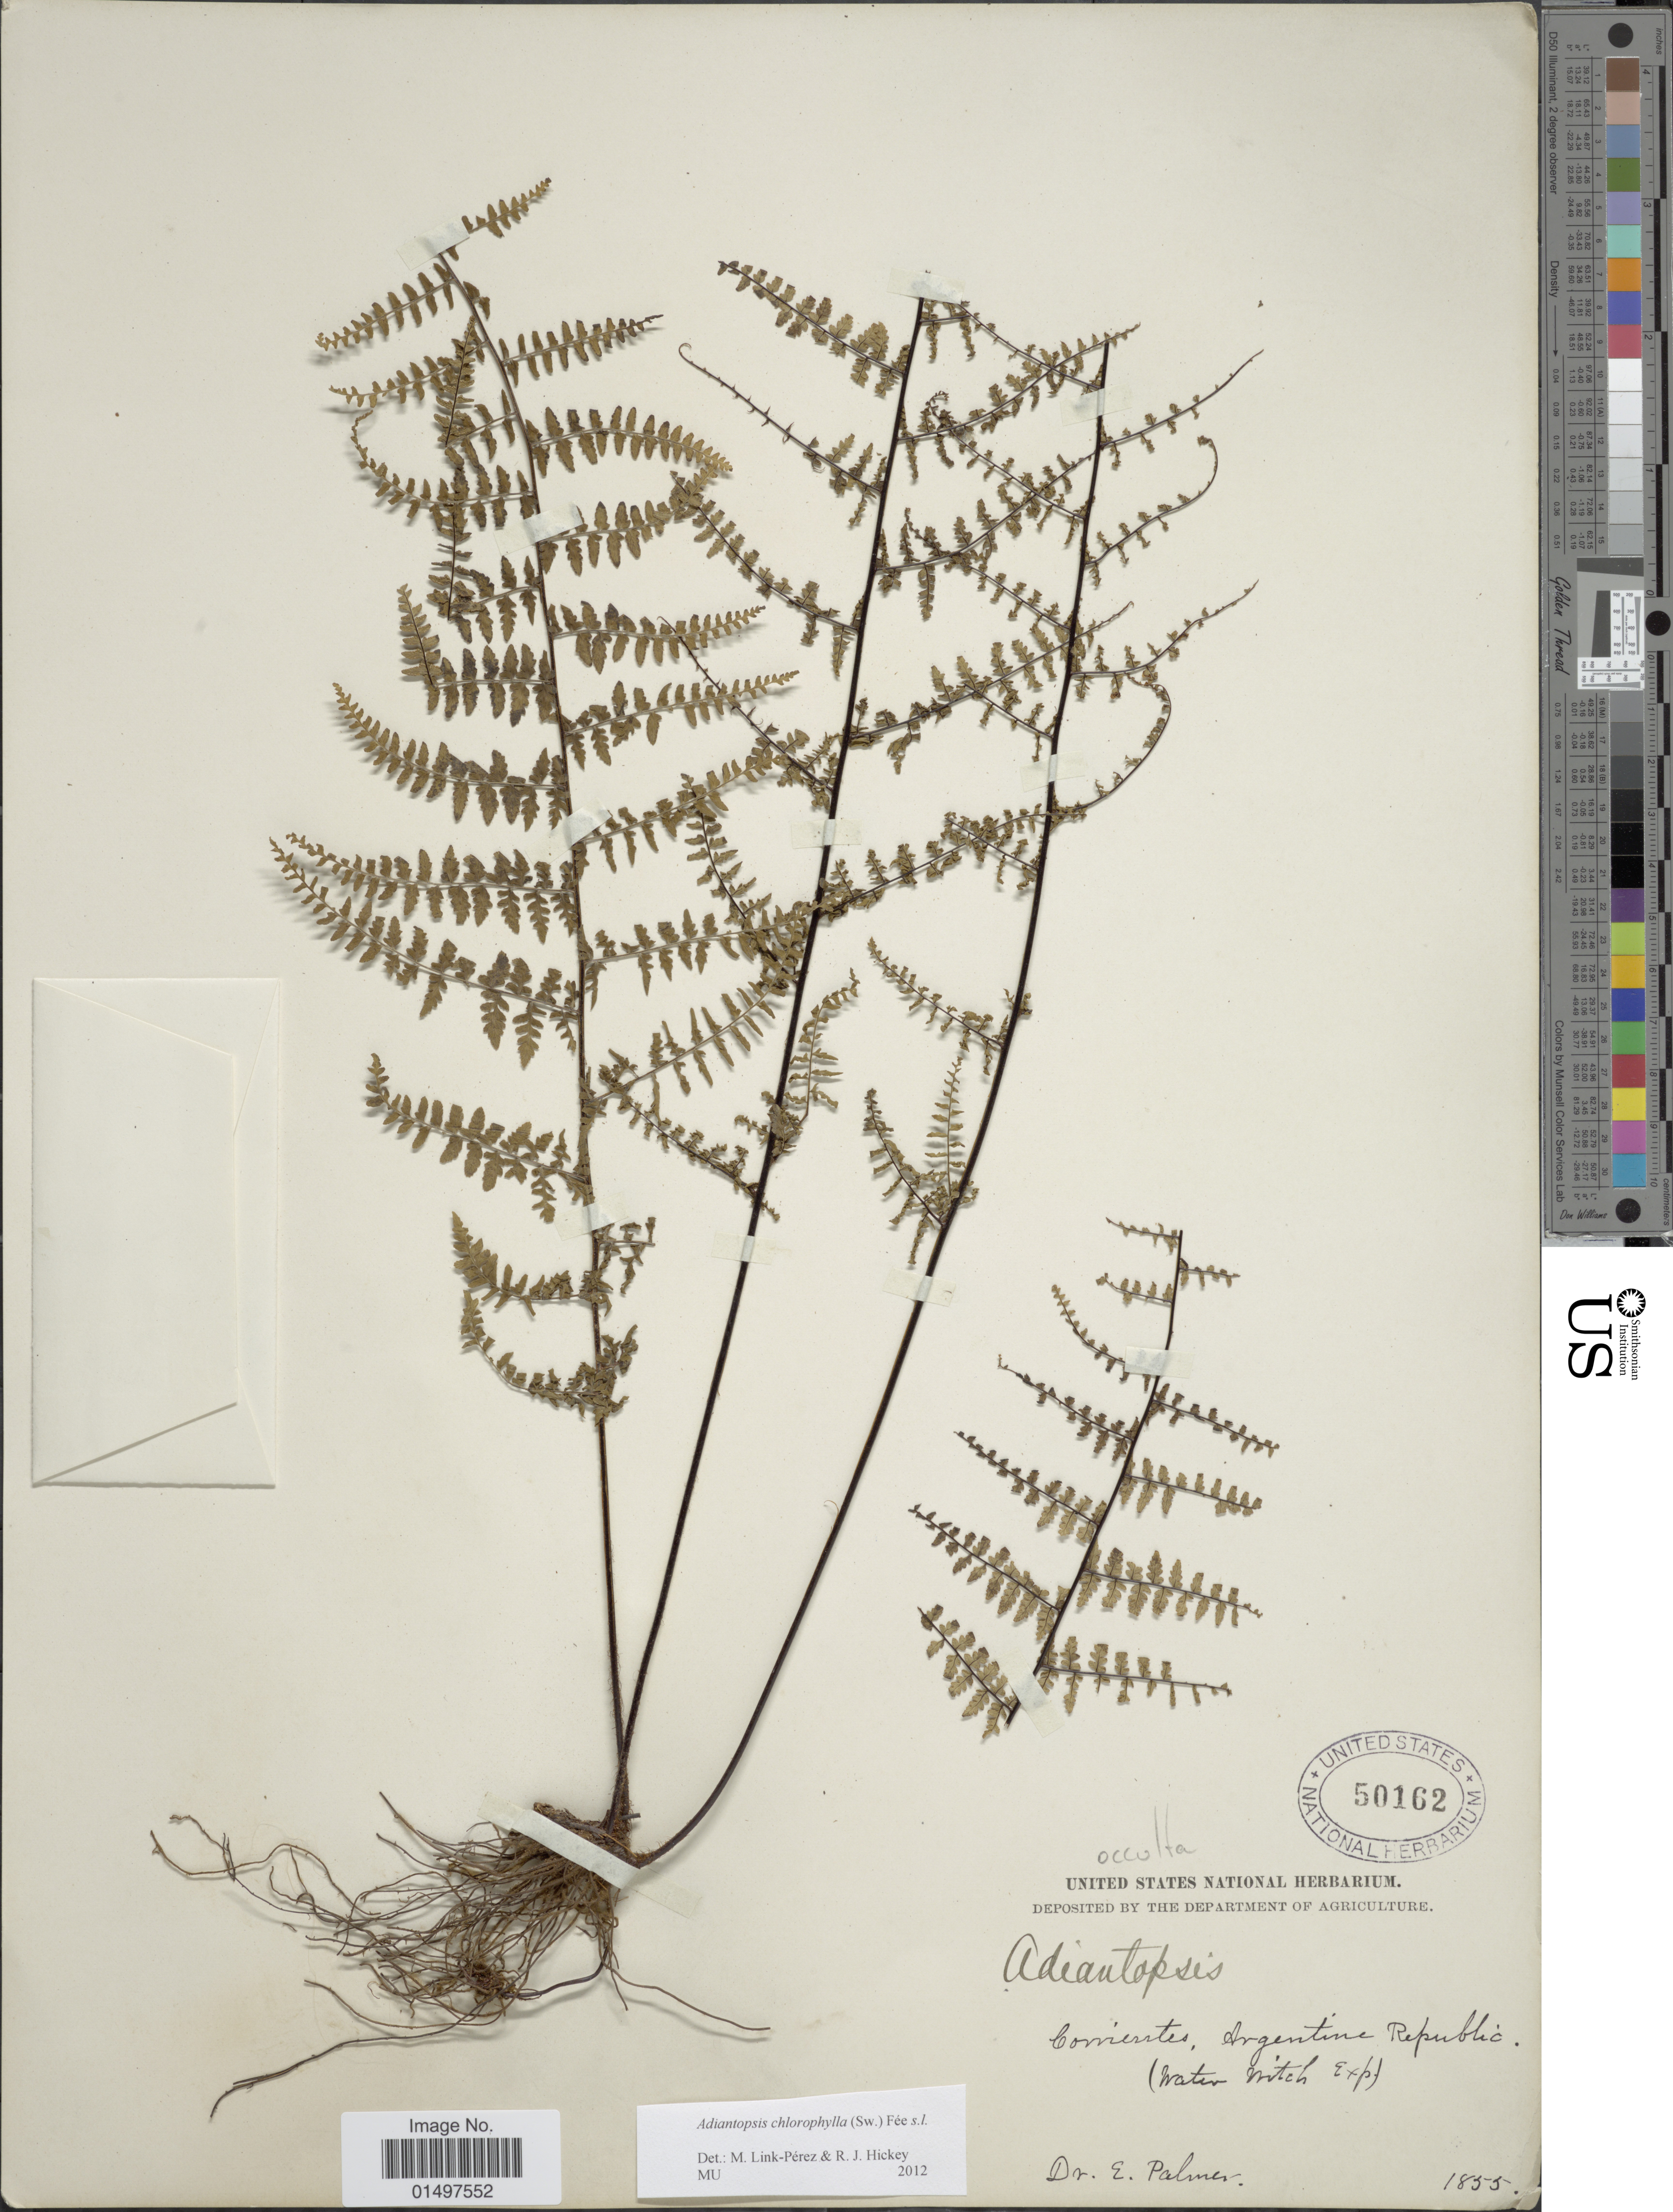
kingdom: Plantae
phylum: Tracheophyta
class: Polypodiopsida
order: Polypodiales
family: Pteridaceae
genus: Adiantopsis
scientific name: Adiantopsis chlorophylla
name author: (Sw.) Fée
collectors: E. Palmer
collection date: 1855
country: Argentina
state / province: Corrientes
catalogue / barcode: US 50162